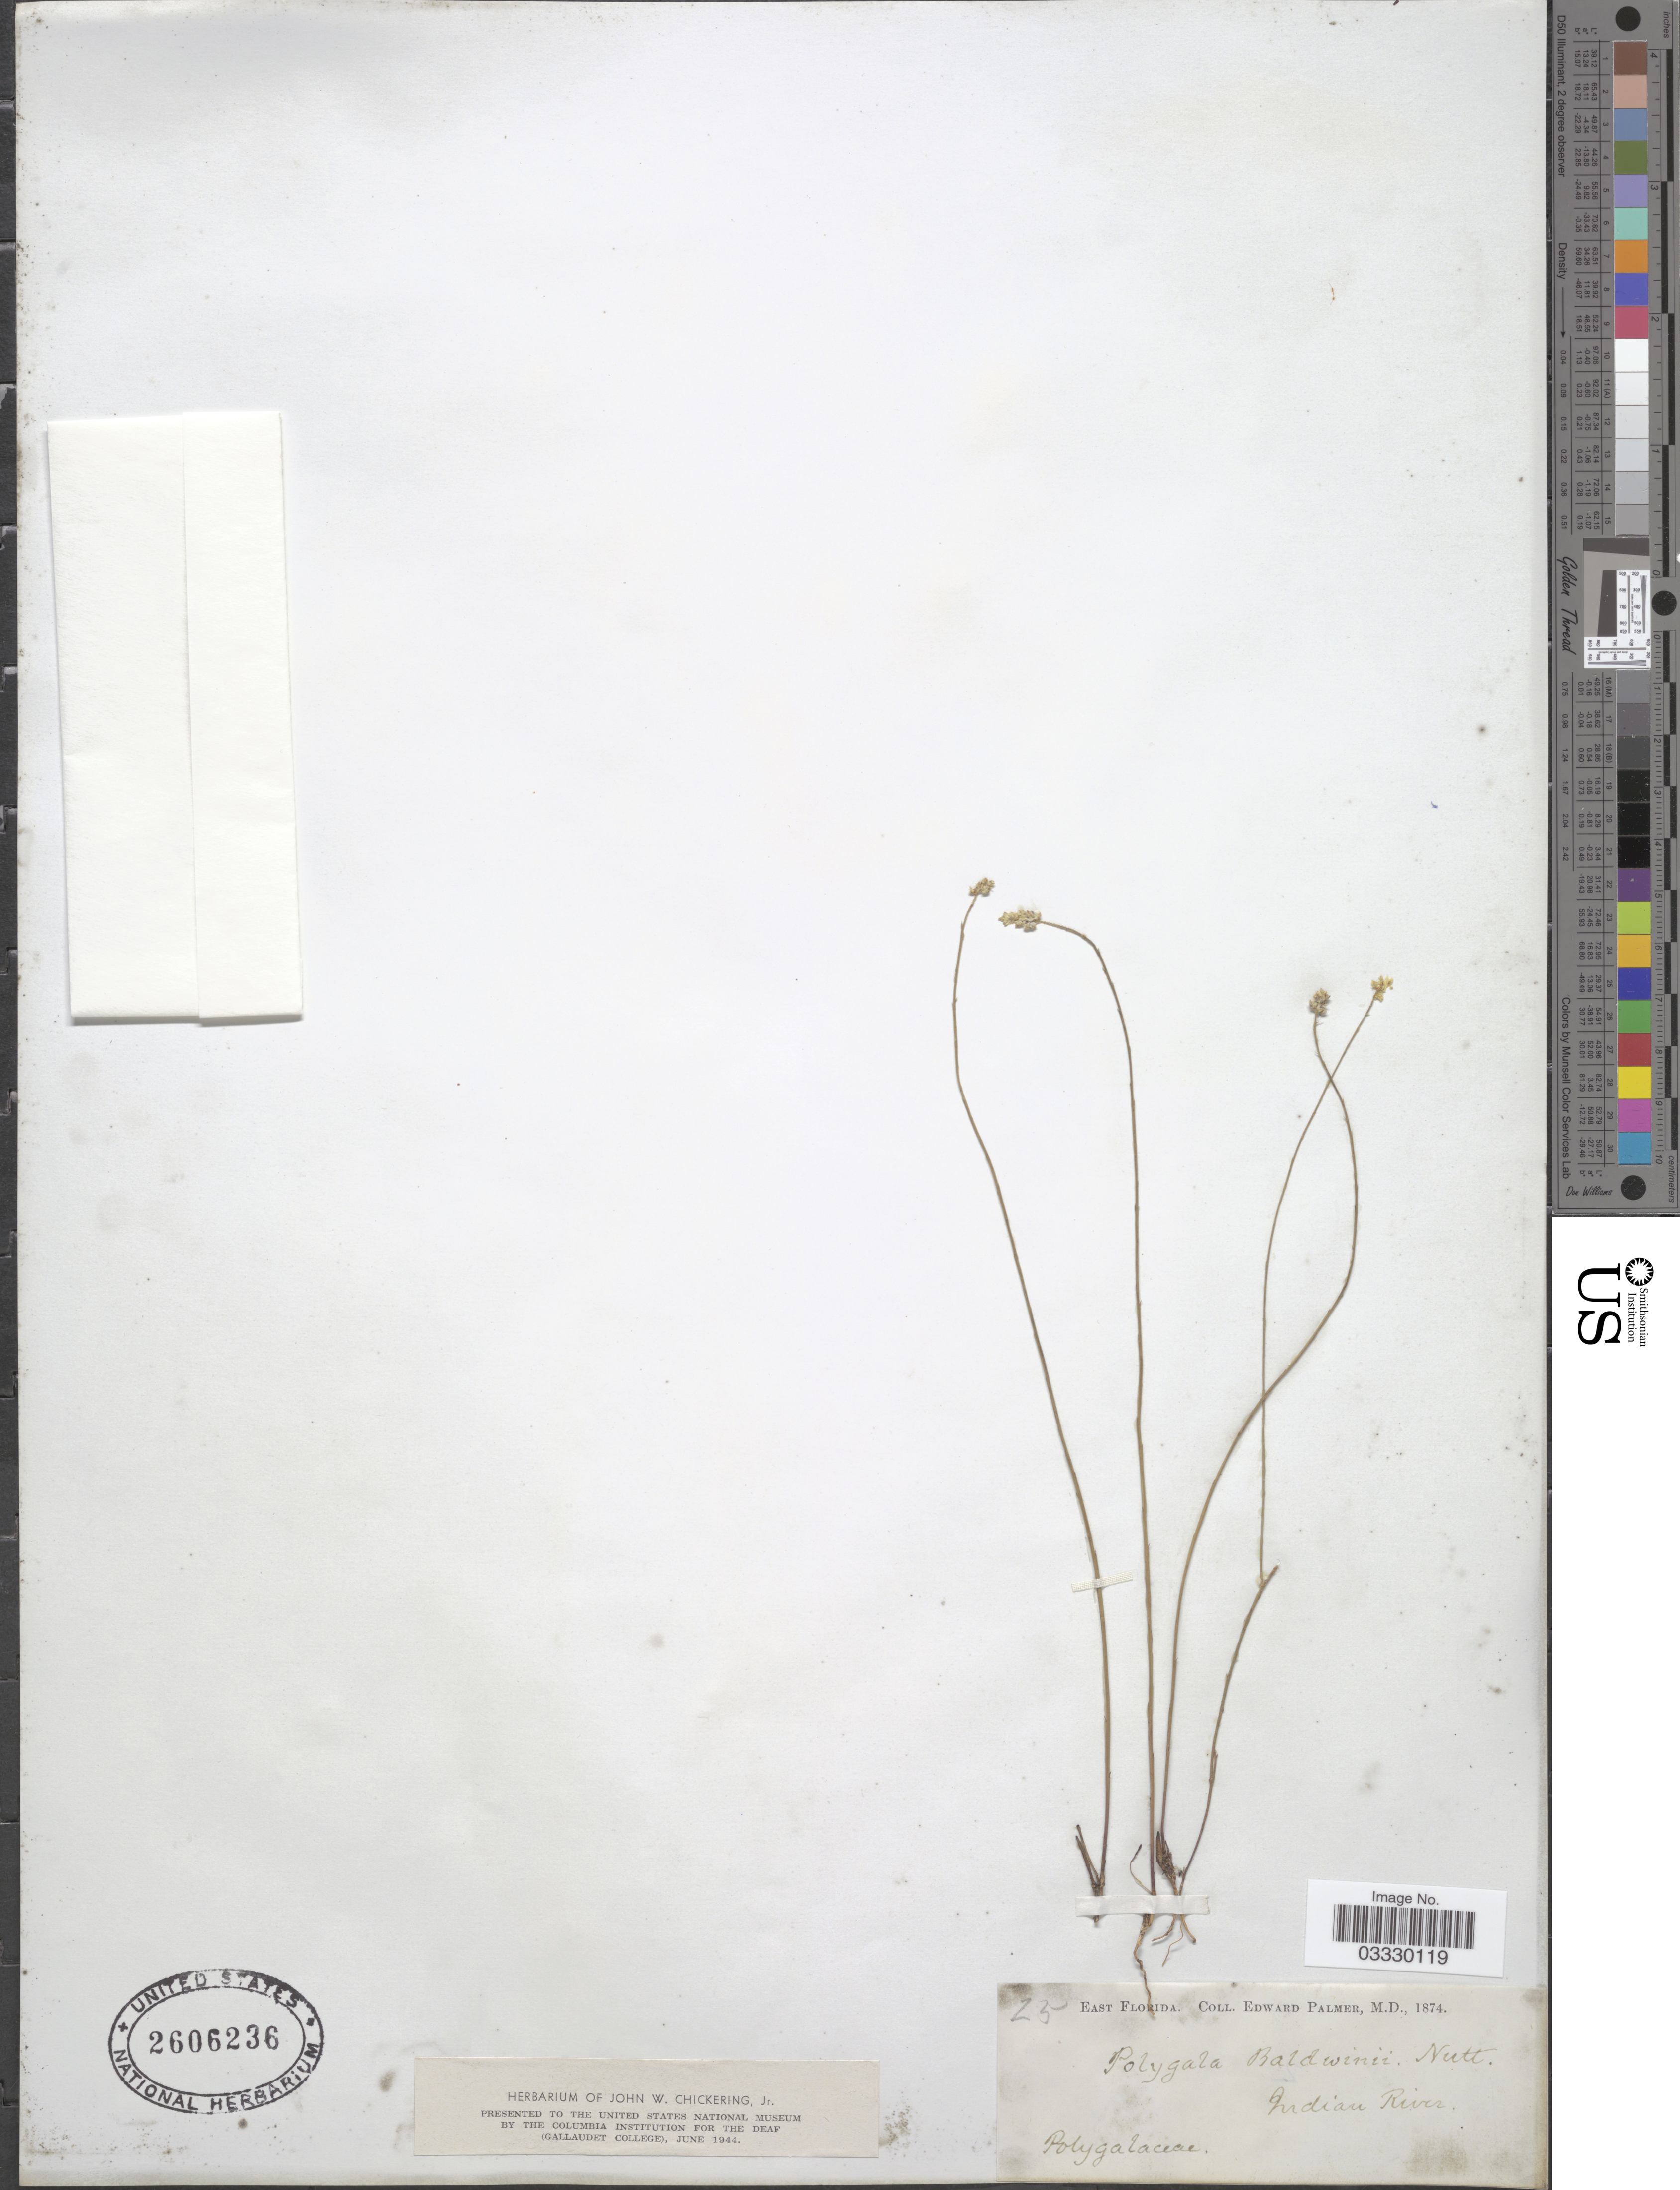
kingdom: Plantae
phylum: Tracheophyta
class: Magnoliopsida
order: Fabales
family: Polygalaceae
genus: Polygala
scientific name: Polygala balduinii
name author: Nutt.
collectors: E. Palmer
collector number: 25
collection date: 1874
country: United States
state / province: Florida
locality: East Florida. Indian River.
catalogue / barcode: US 2606236